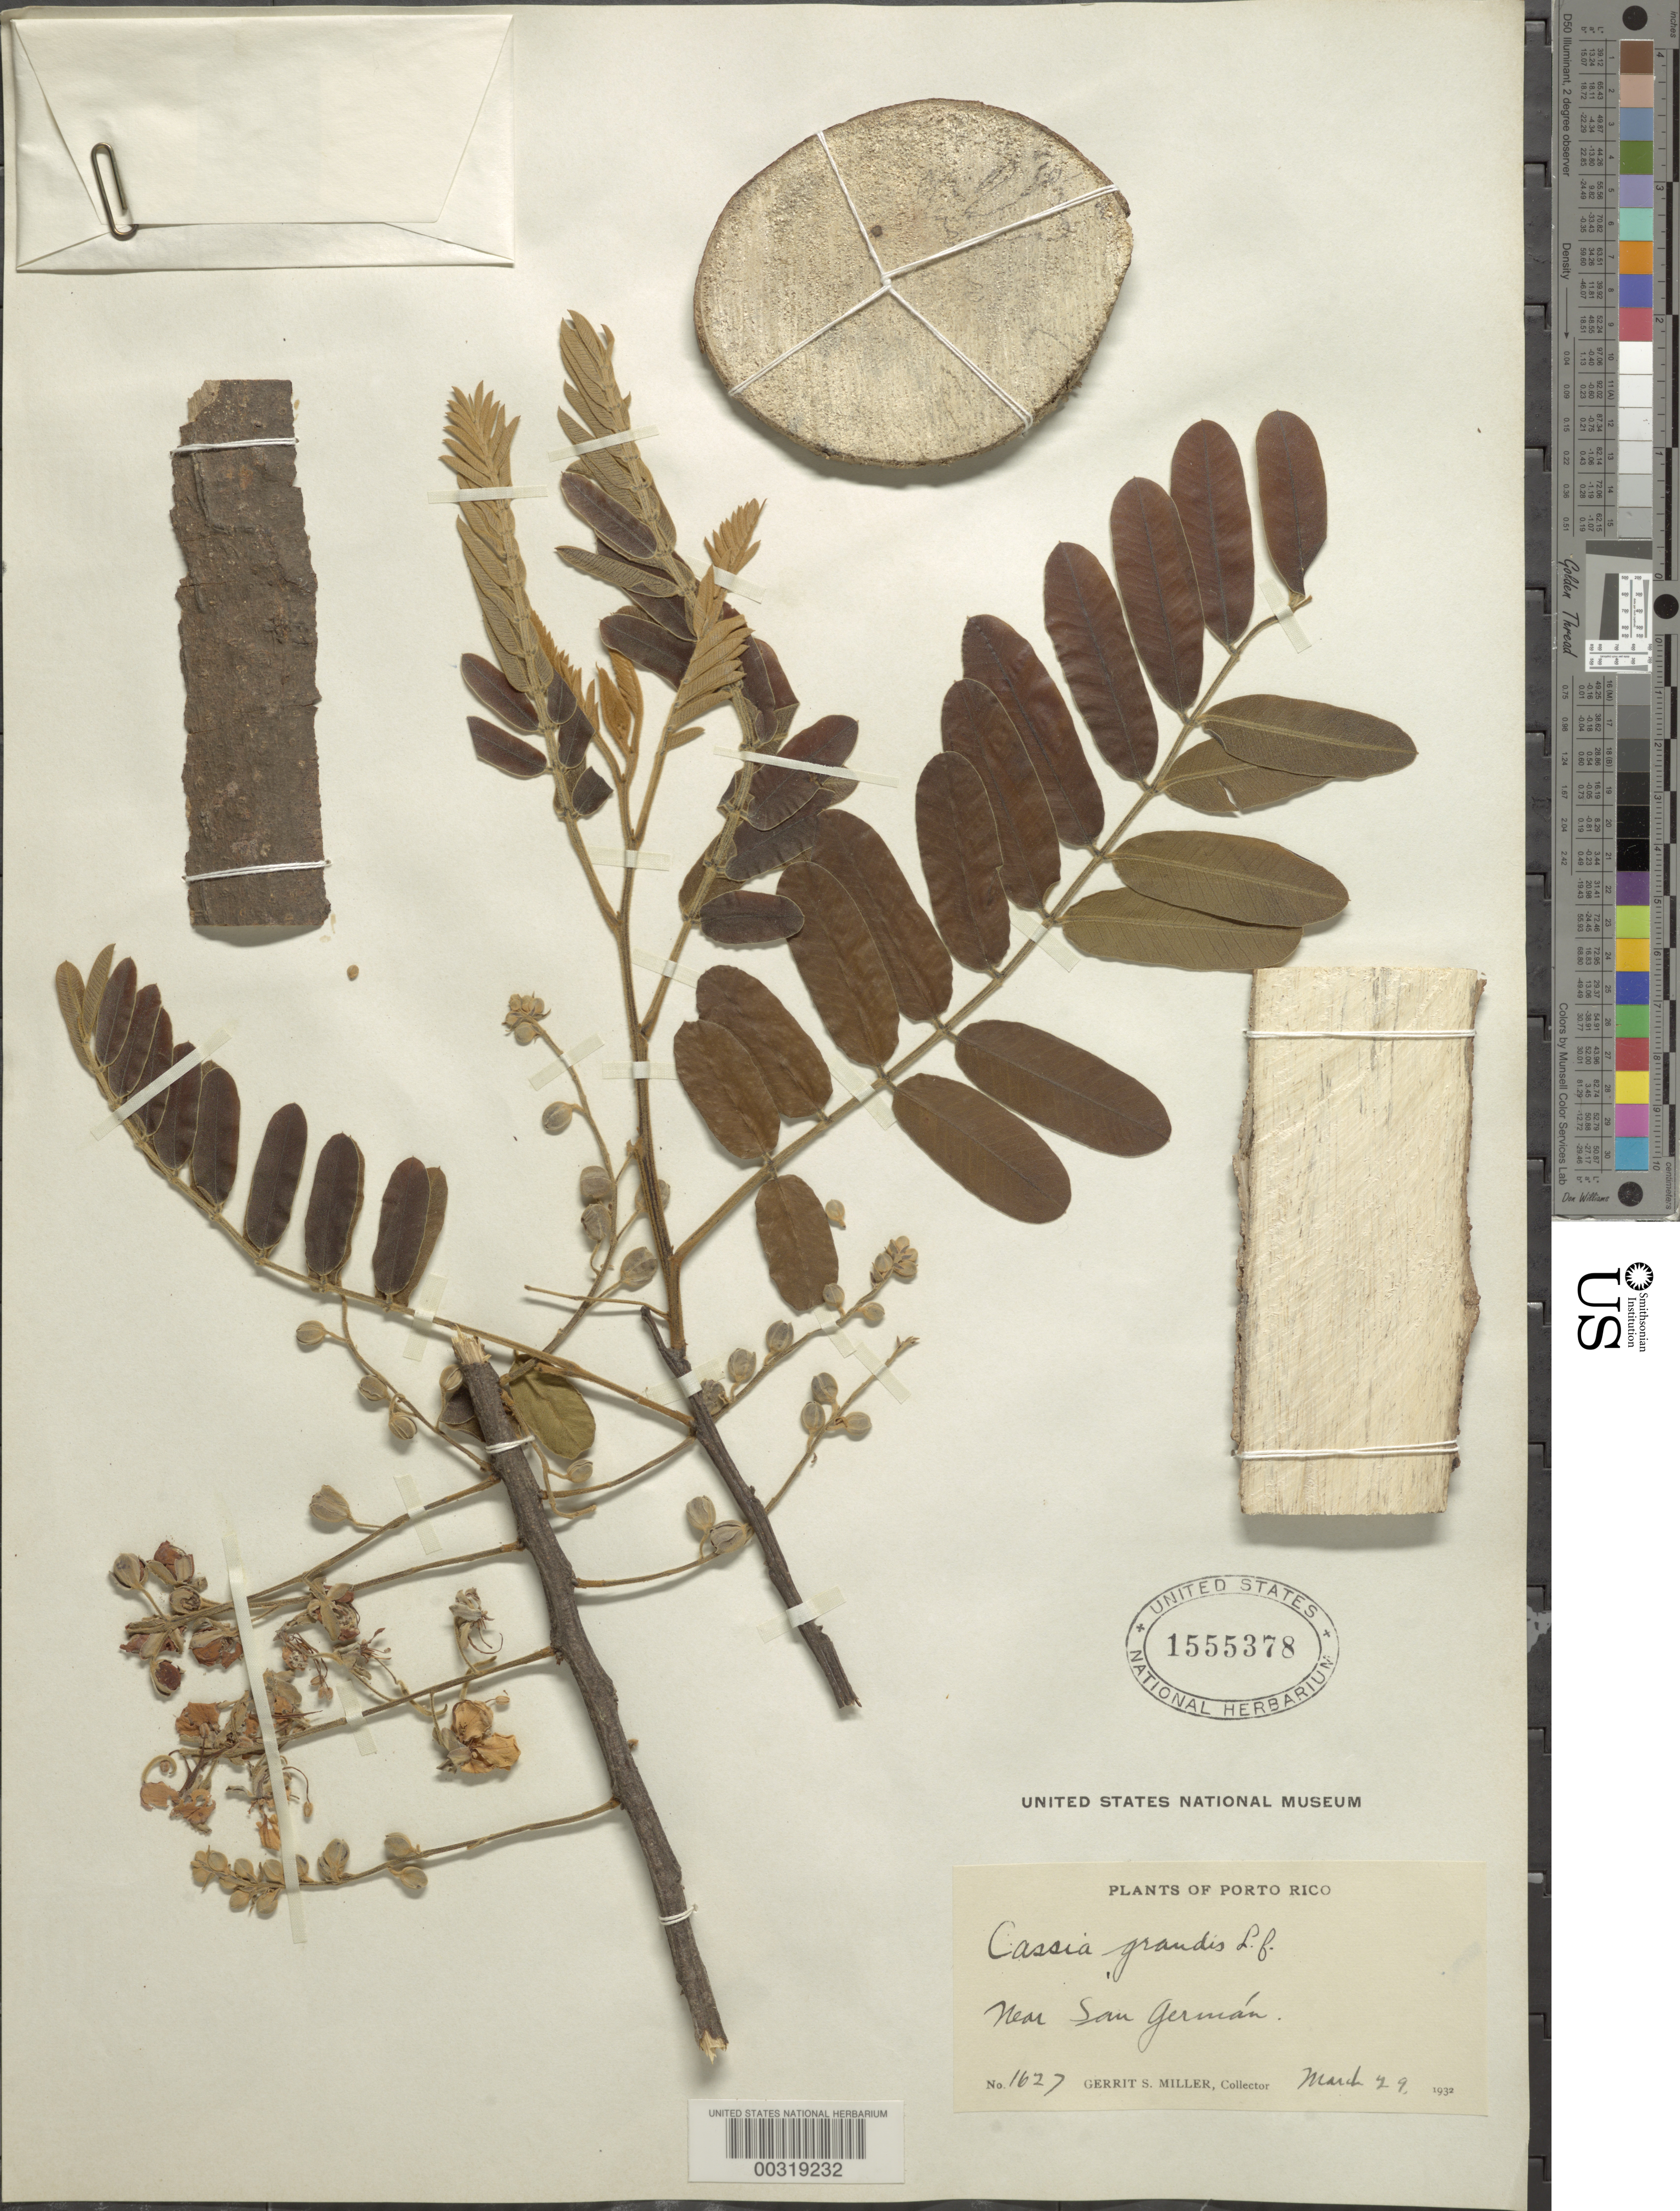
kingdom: Plantae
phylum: Tracheophyta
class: Magnoliopsida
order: Fabales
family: Fabaceae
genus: Cassia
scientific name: Cassia grandis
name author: L. f.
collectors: G. S. Miller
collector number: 1627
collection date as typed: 29 Mar 1932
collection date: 1932-03-29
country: Puerto Rico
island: Greater Antilles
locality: Near san german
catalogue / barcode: US 1555378